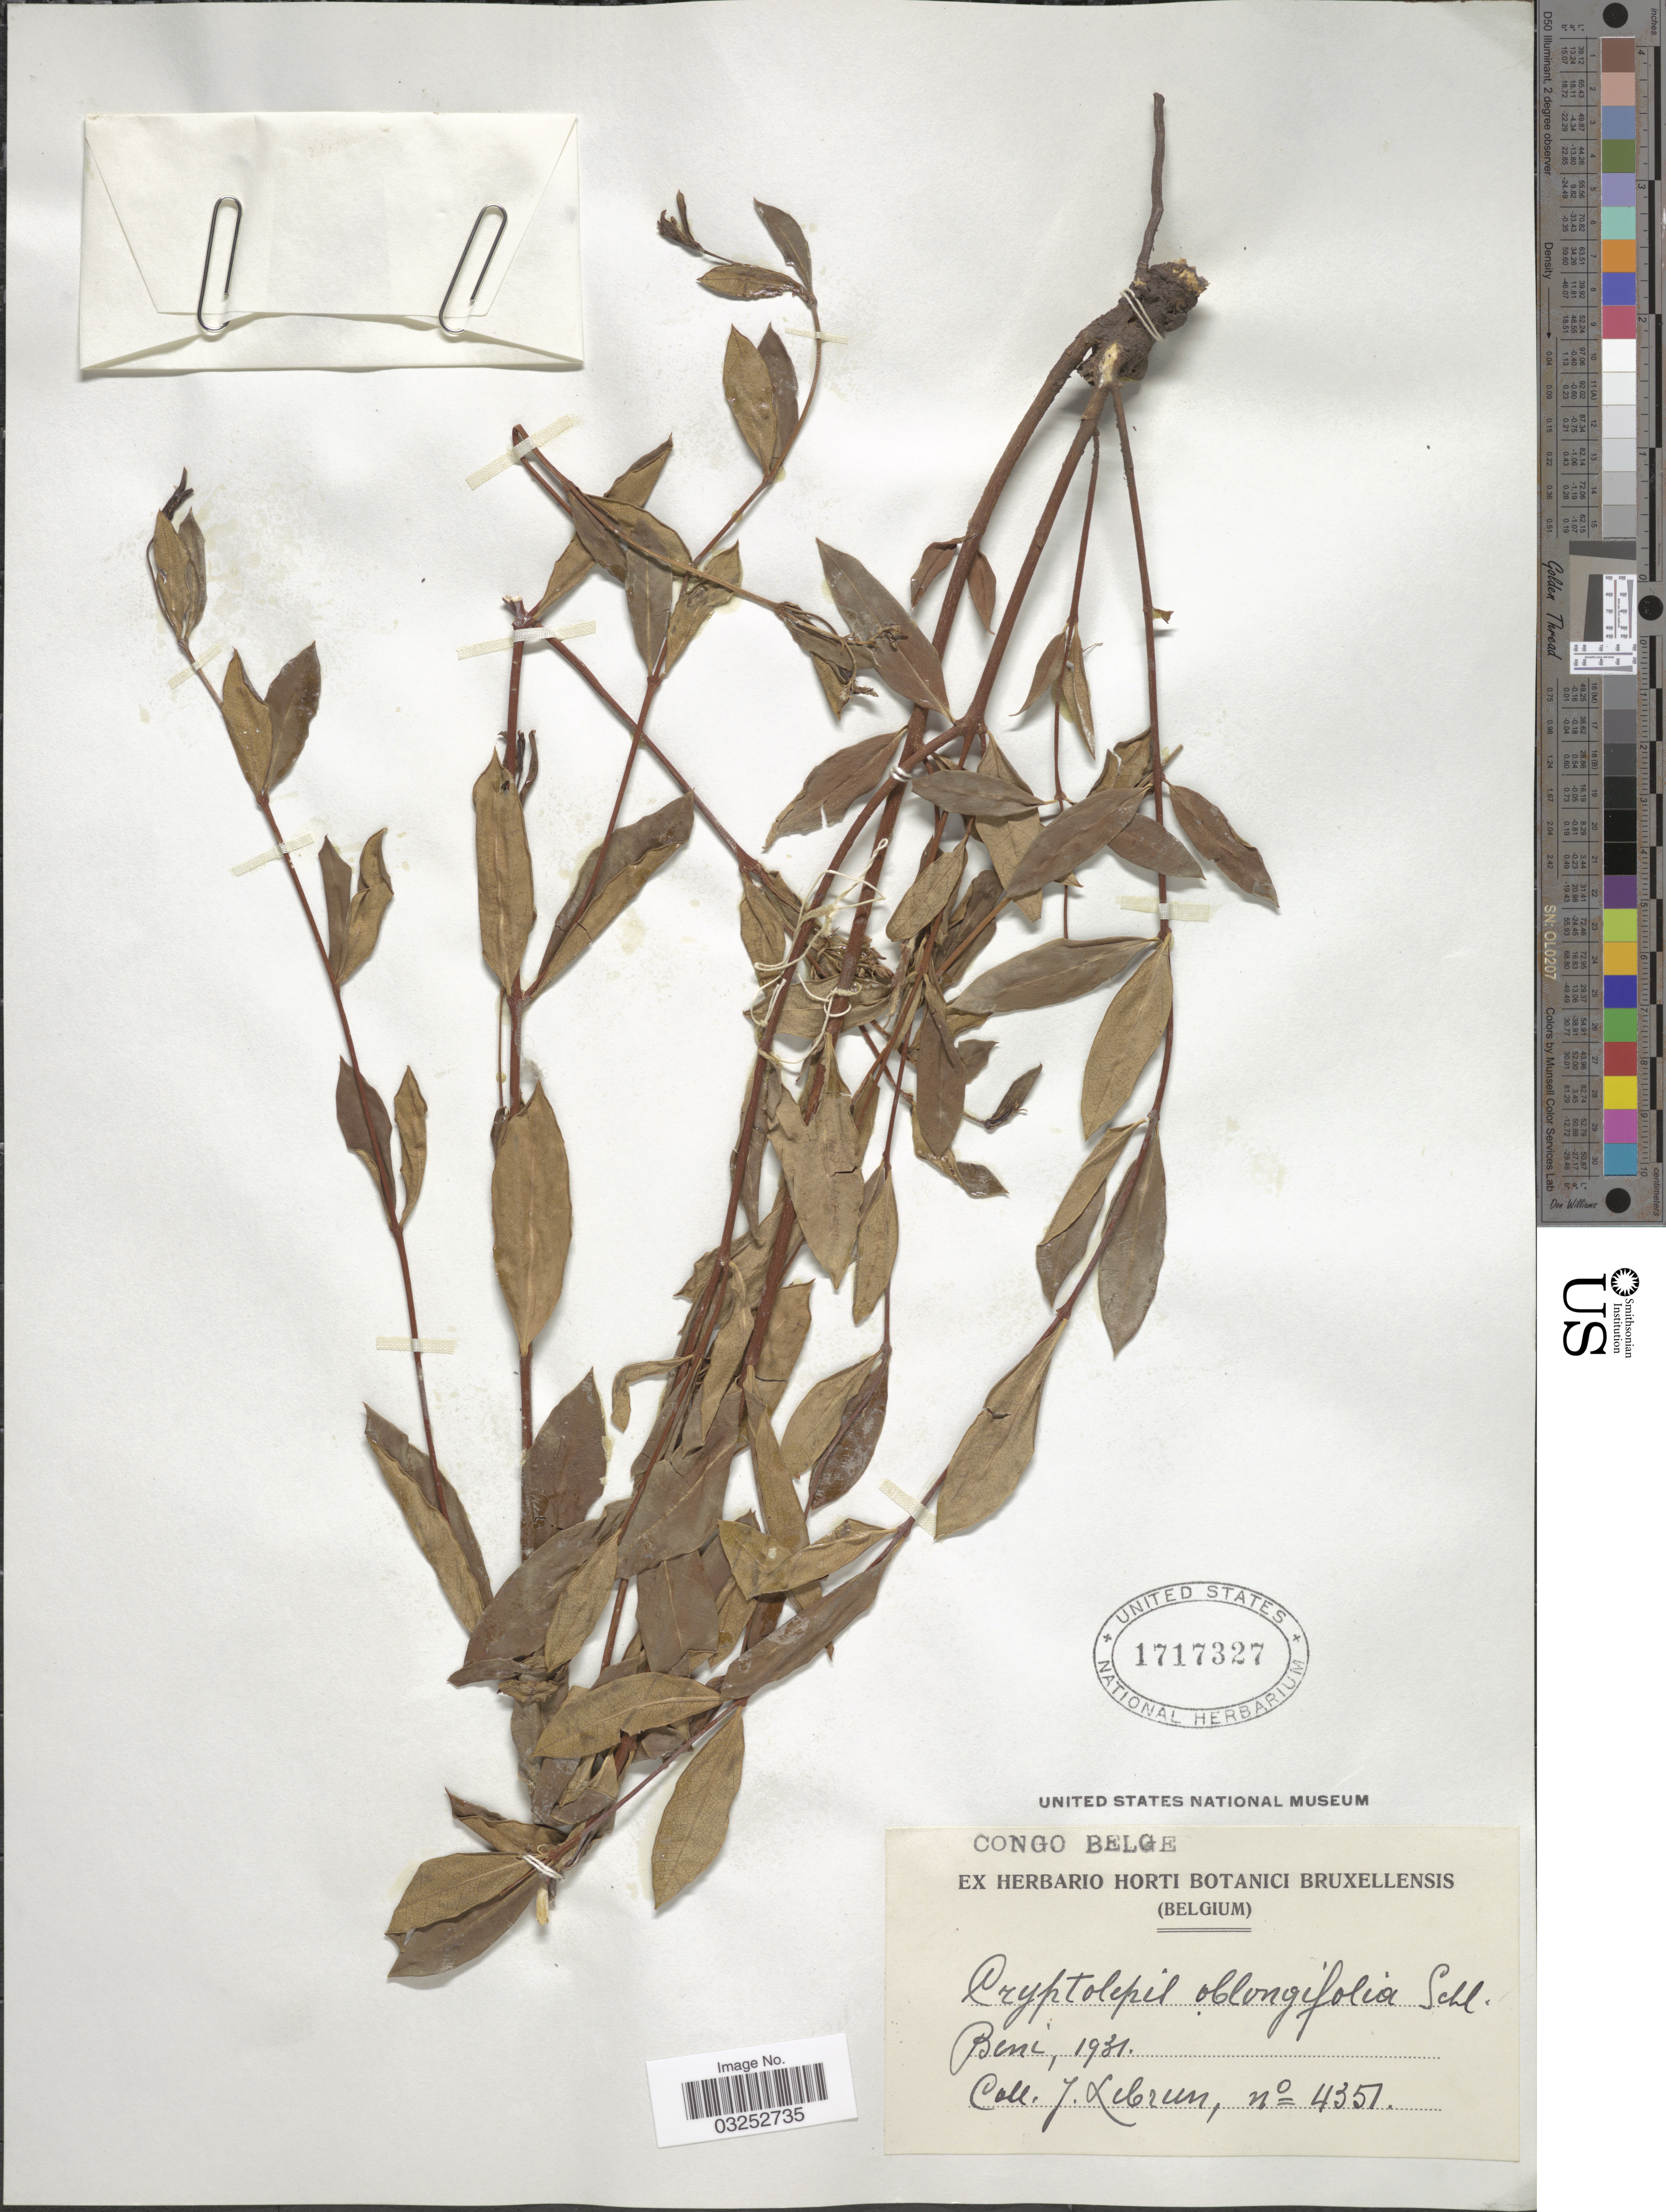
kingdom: Plantae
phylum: Tracheophyta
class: Magnoliopsida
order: Gentianales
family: Apocynaceae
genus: Cryptolepis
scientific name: Cryptolepis oblongifolia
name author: (Meisn.) Schltr.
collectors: J. A. Lebrun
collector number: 4351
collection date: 1931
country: Congo, Democratic Republic of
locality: Beni, Congo Belge.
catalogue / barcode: US 1717327